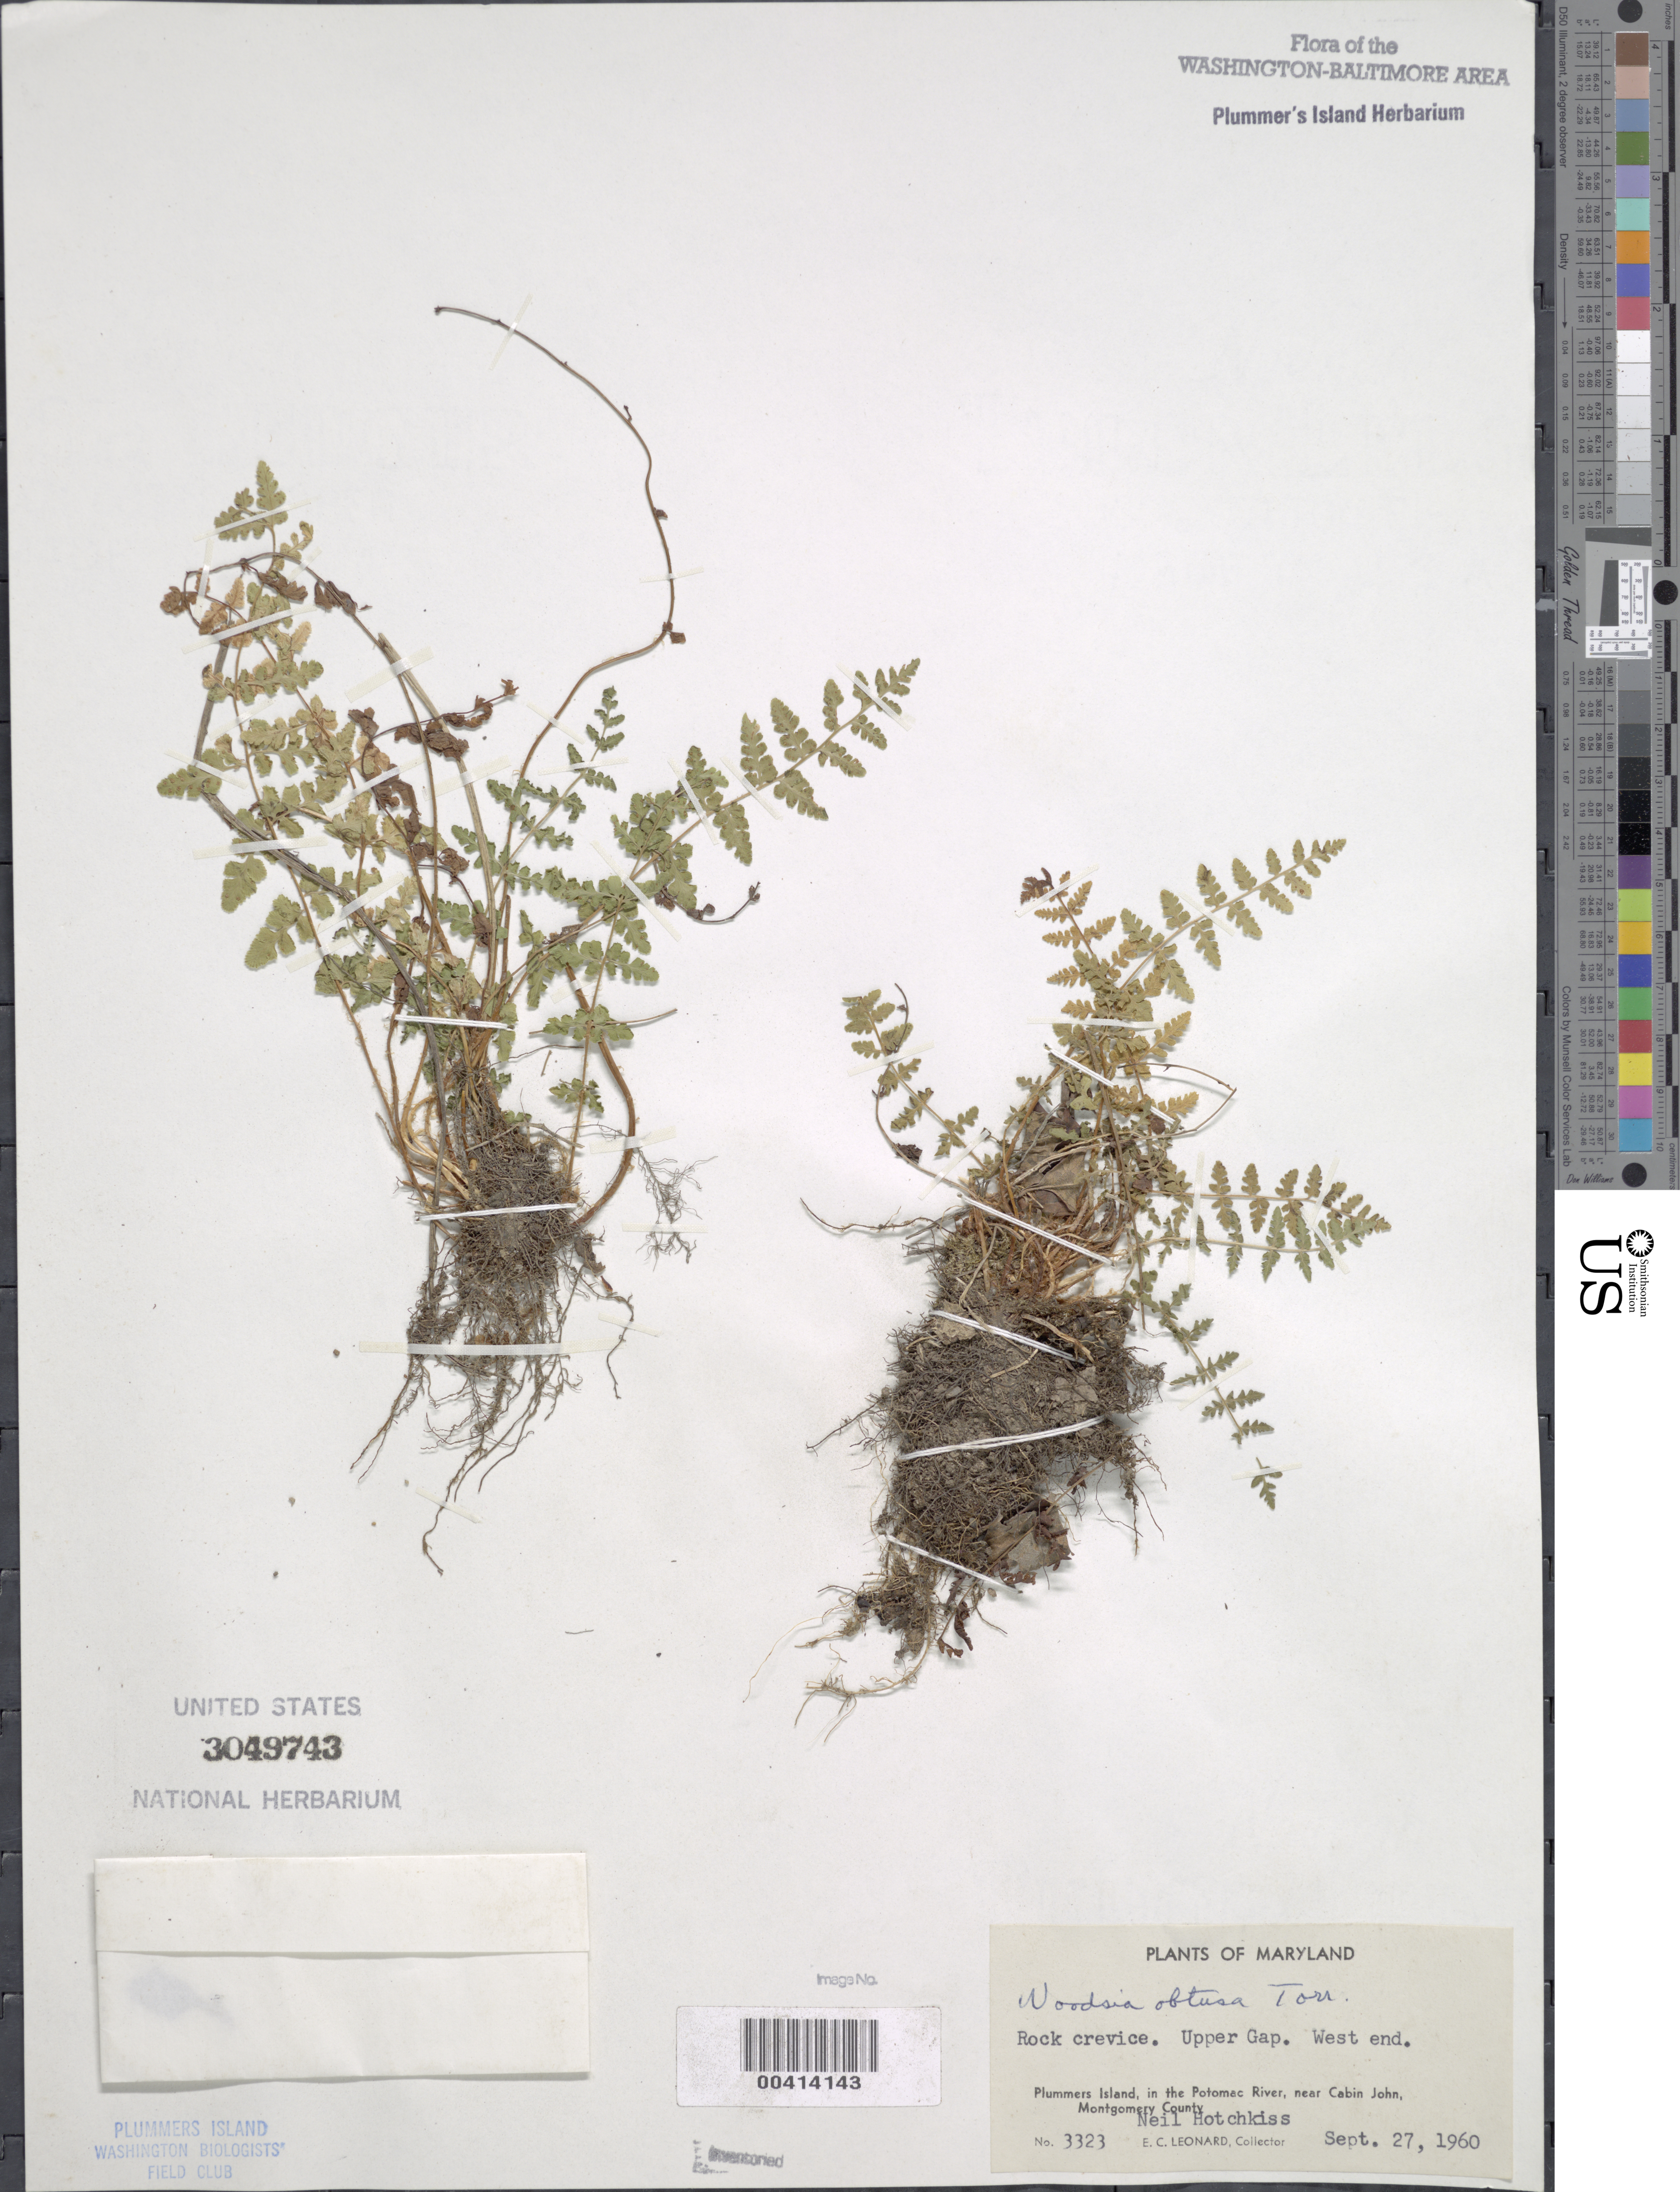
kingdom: Plantae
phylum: Tracheophyta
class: Polypodiopsida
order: Polypodiales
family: Woodsiaceae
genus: Woodsia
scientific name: Woodsia obtusa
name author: (Spreng.) Torr.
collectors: E. C. Leonard & N. Hotchkiss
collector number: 3323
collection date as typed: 27 Sep 1960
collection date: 1960-09-27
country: United States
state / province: Maryland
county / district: Montgomery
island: Plummers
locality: Plummer's Island; upper Gap,west end C. & O. Canal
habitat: Rock crevice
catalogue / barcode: US 3049743